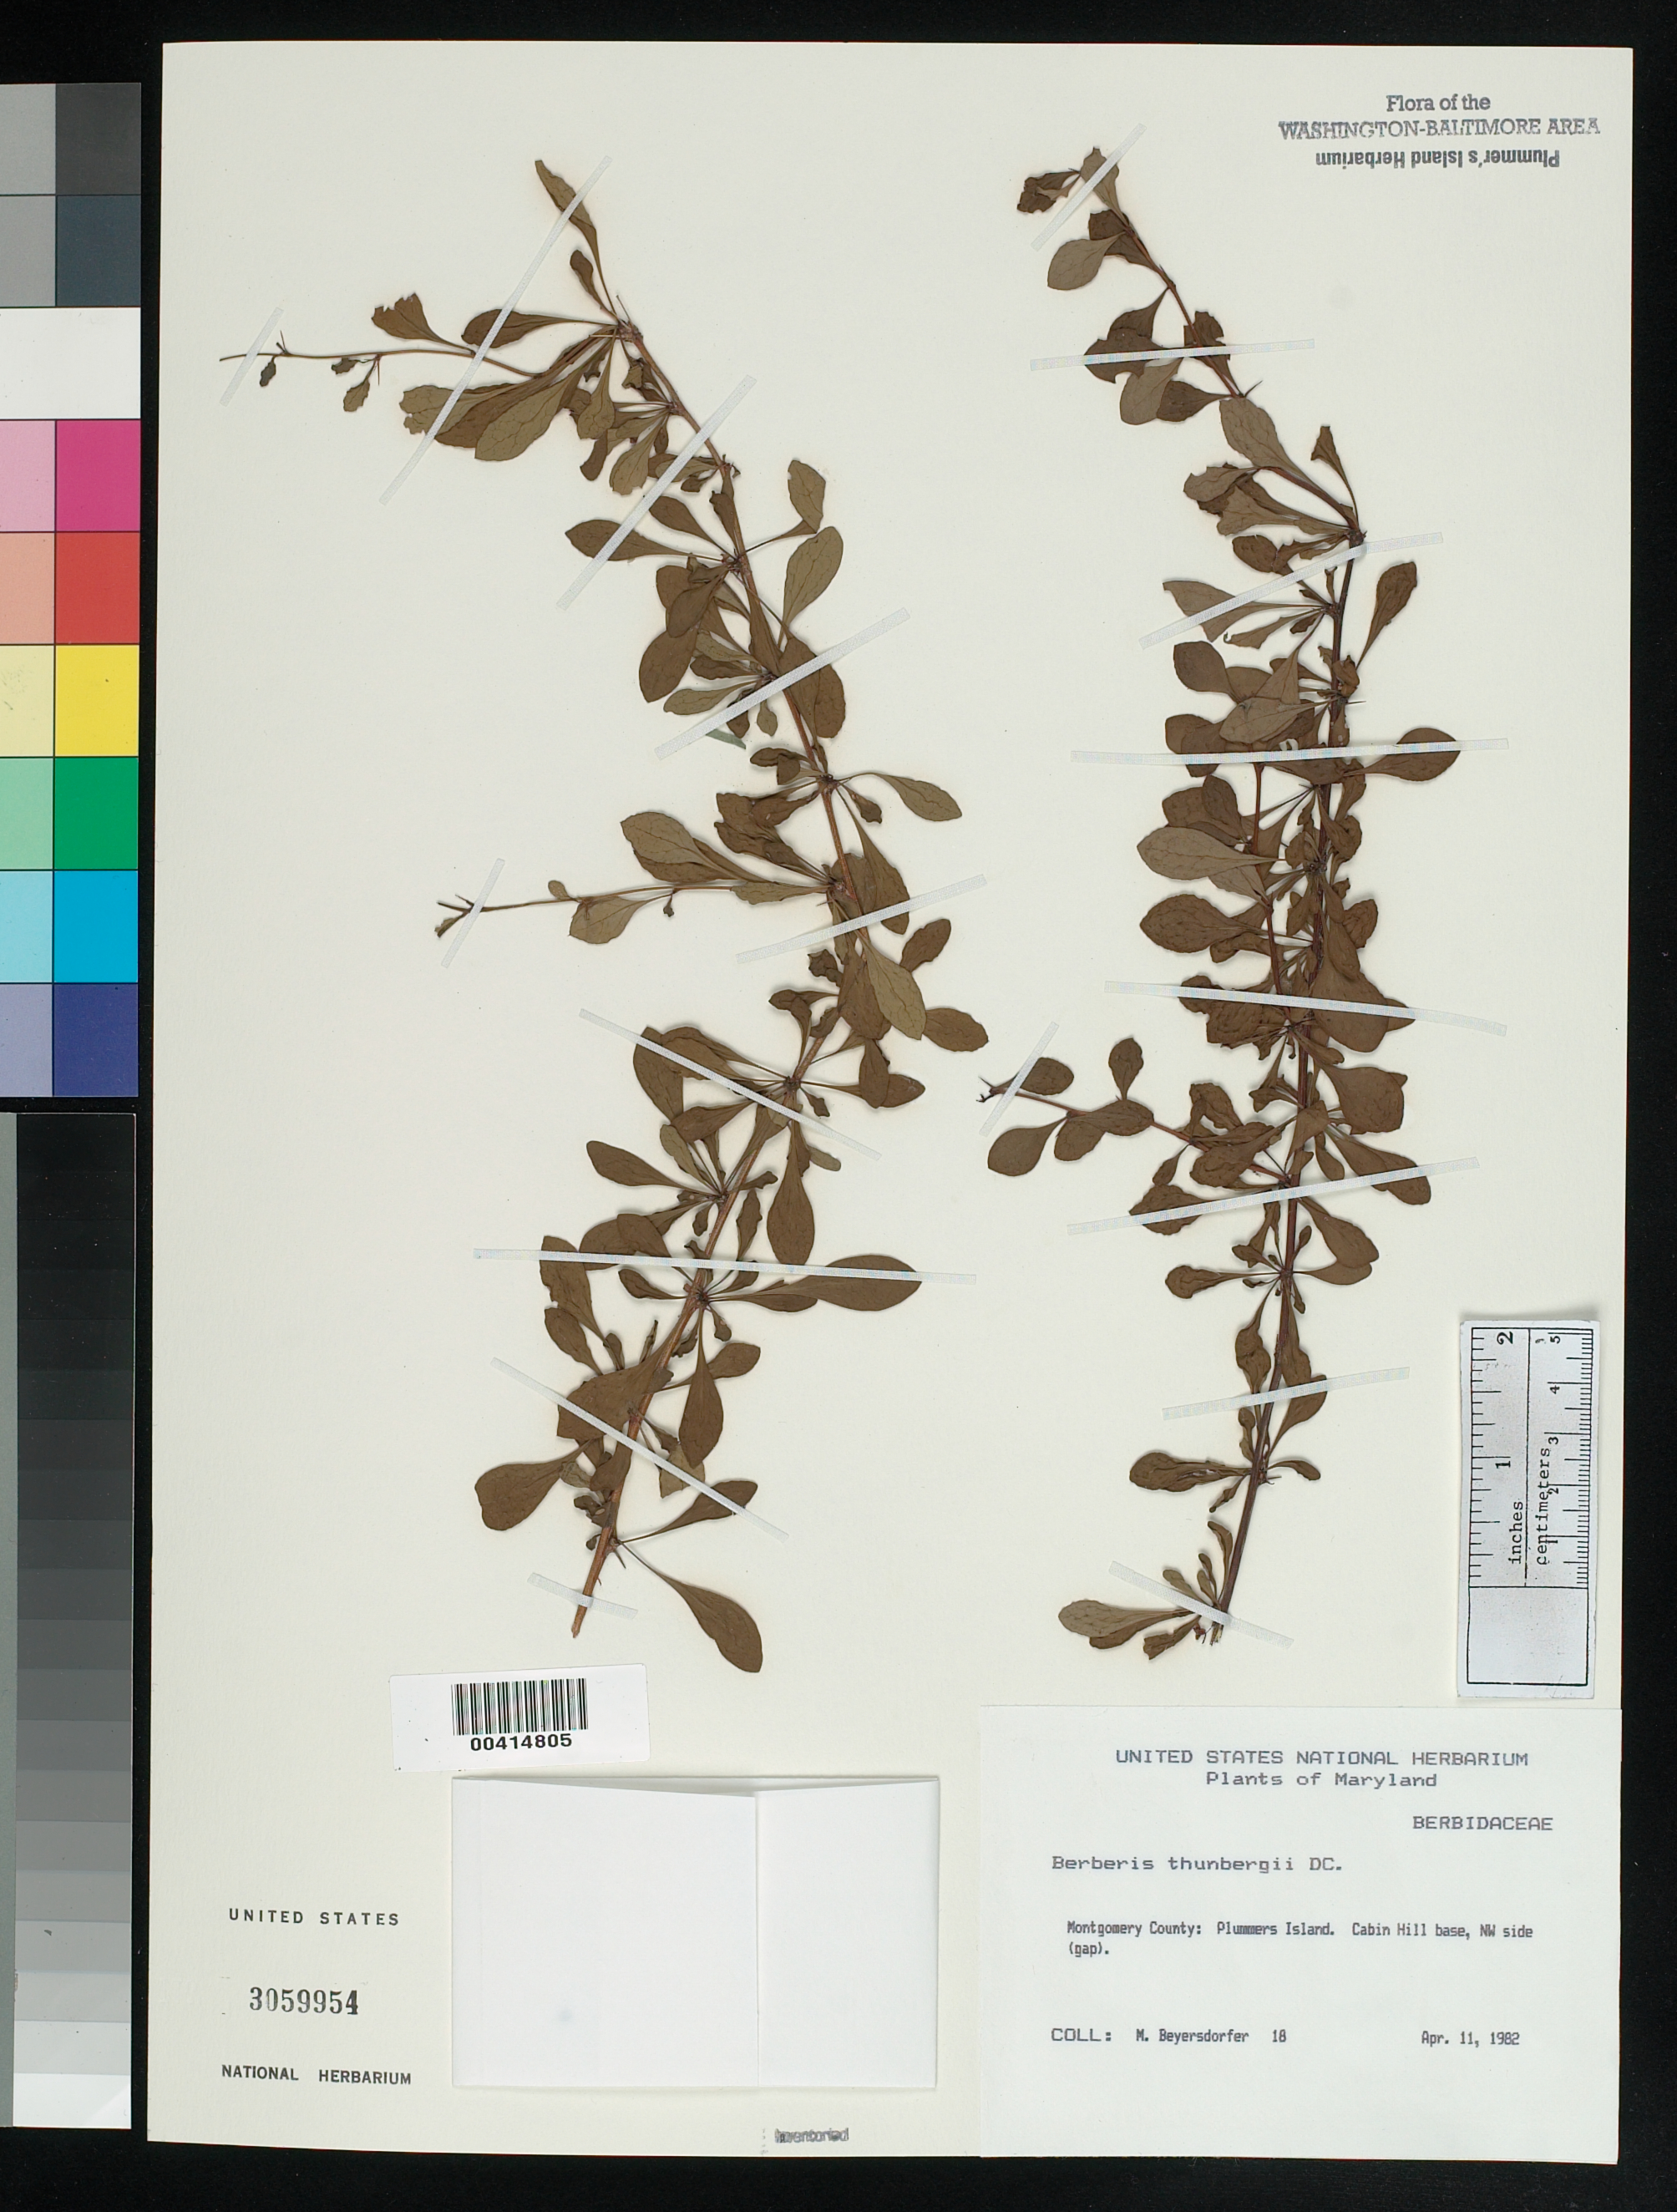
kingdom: Plantae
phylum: Tracheophyta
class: Magnoliopsida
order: Ranunculales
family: Berberidaceae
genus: Berberis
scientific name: Berberis thunbergii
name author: DC.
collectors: M. Beyersdorfer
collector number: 18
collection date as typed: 11 Apr 1982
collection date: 1982-04-11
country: United States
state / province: Maryland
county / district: Montgomery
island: Plummers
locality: Plummer's Island; Cabin Hill base, NW side (Gap). C. & O. Canal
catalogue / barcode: US 3059954